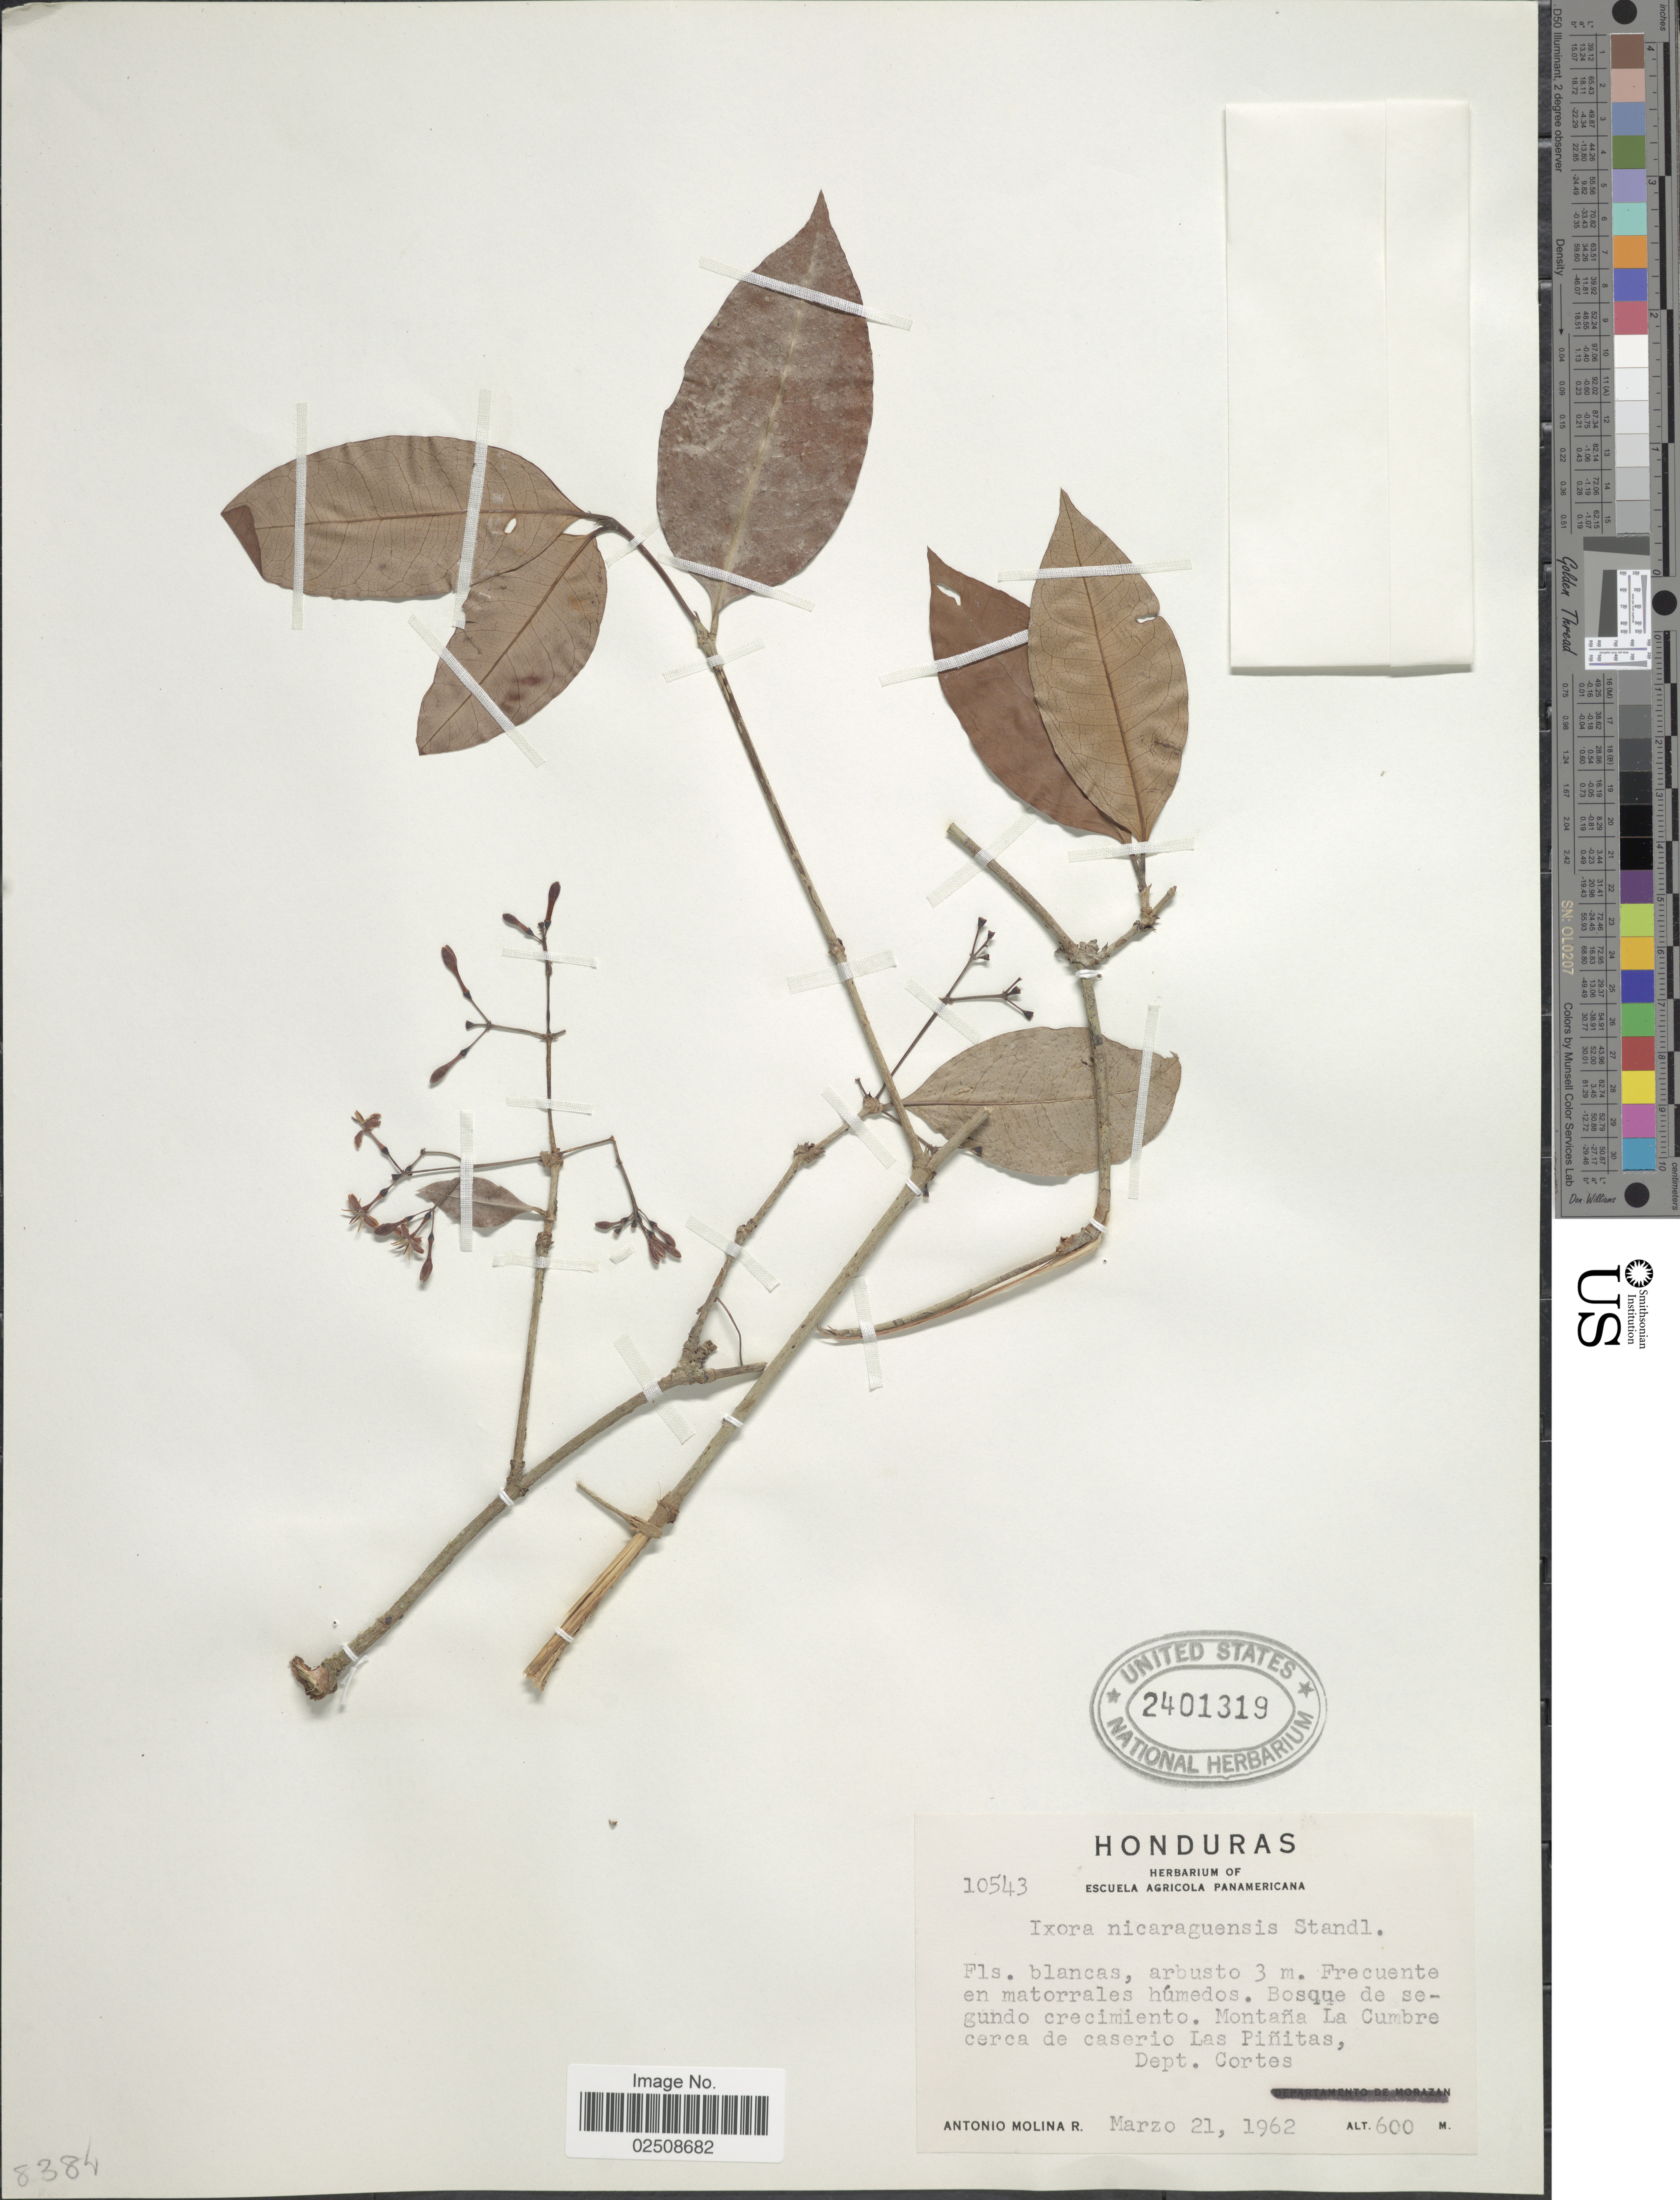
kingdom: Plantae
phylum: Tracheophyta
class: Magnoliopsida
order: Gentianales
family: Rubiaceae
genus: Ixora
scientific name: Ixora nicaraguensis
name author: Wernham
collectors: A. Molina R.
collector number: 10543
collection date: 1962-03-21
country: Honduras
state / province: Cortés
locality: Montana La Cumbre cerca de caserio Las Pinitas, Dept. Cortes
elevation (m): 600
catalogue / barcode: US 2401319